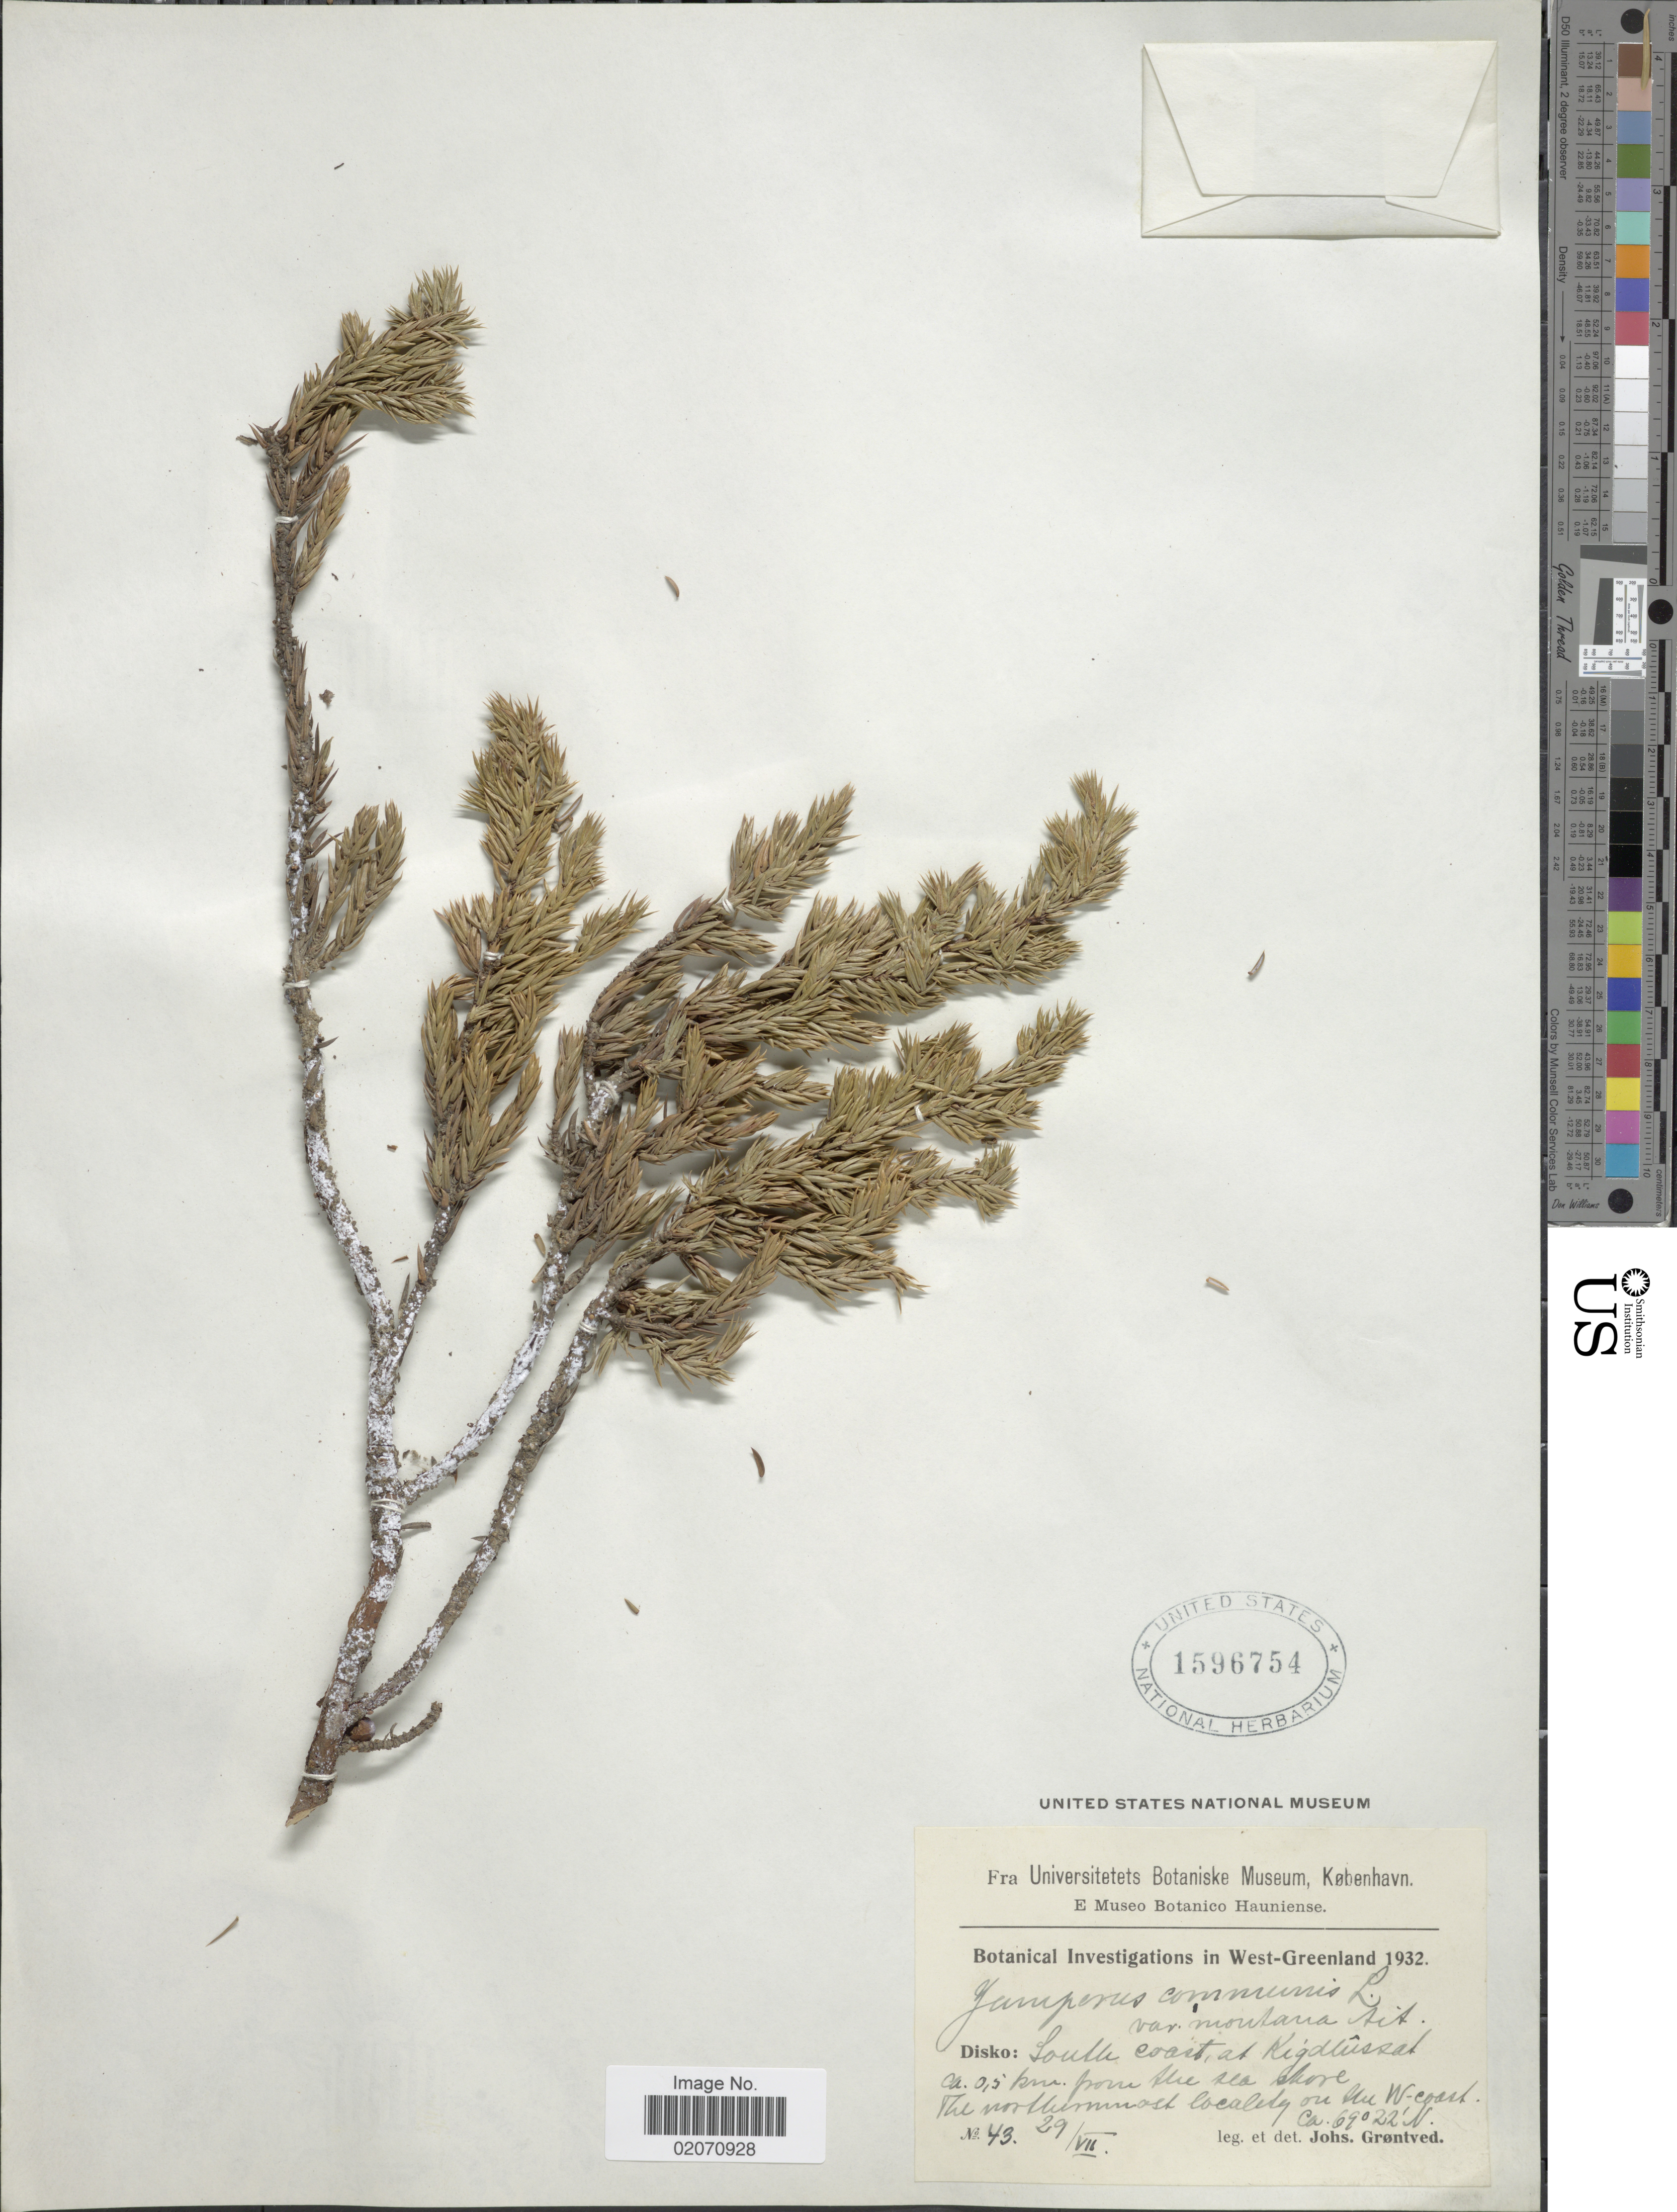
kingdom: Plantae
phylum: Tracheophyta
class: Pinopsida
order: Pinales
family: Cupressaceae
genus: Juniperus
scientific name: Juniperus communis subsp. nana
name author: (Willd.) Syme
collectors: J. Gröntved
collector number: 43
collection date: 1932-07-29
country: Greenland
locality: West Greenland, Disko: south coast at Kigdlussat ca. 0.5 km from the sea shore. The northernmost locally on the W-coast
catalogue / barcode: US 1596754